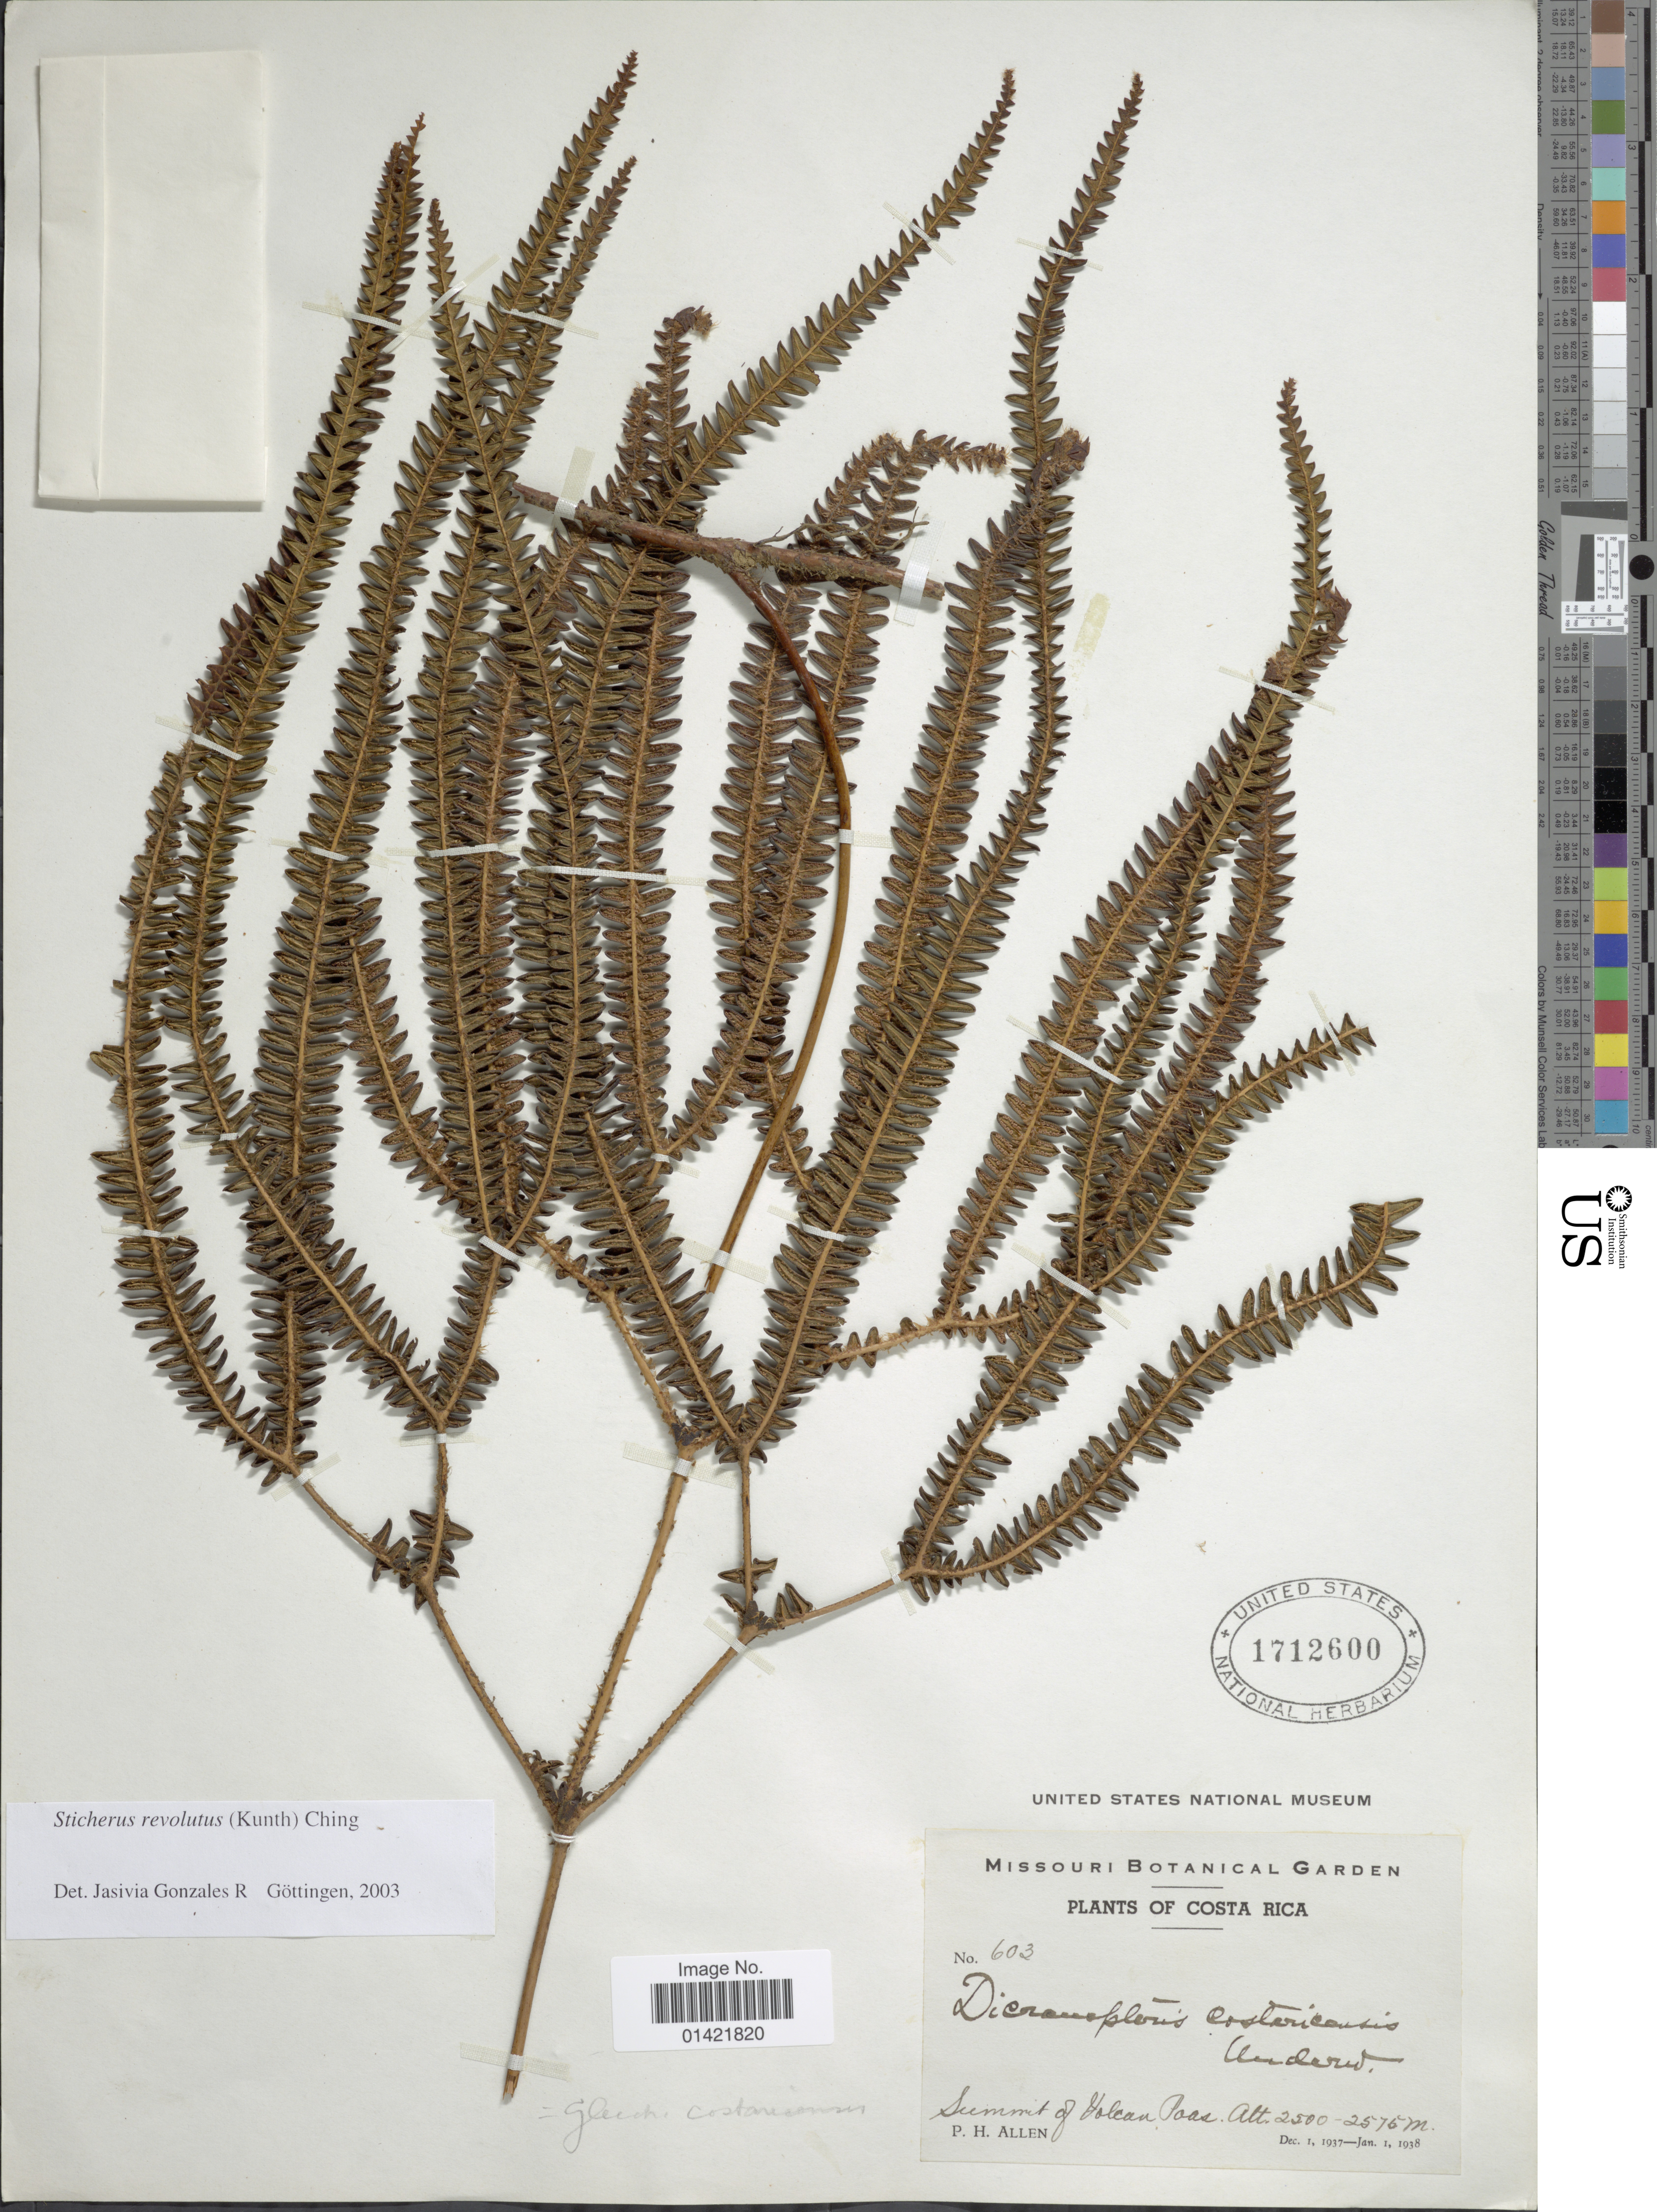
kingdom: Plantae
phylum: Tracheophyta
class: Polypodiopsida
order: Gleicheniales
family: Gleicheniaceae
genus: Sticherus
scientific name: Sticherus revolutus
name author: (Kunth) Ching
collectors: P. H. Allen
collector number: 603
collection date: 1937-12-01/1938-01-01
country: Costa Rica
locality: Summit of Volcan Poas.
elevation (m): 2500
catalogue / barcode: US 1712600